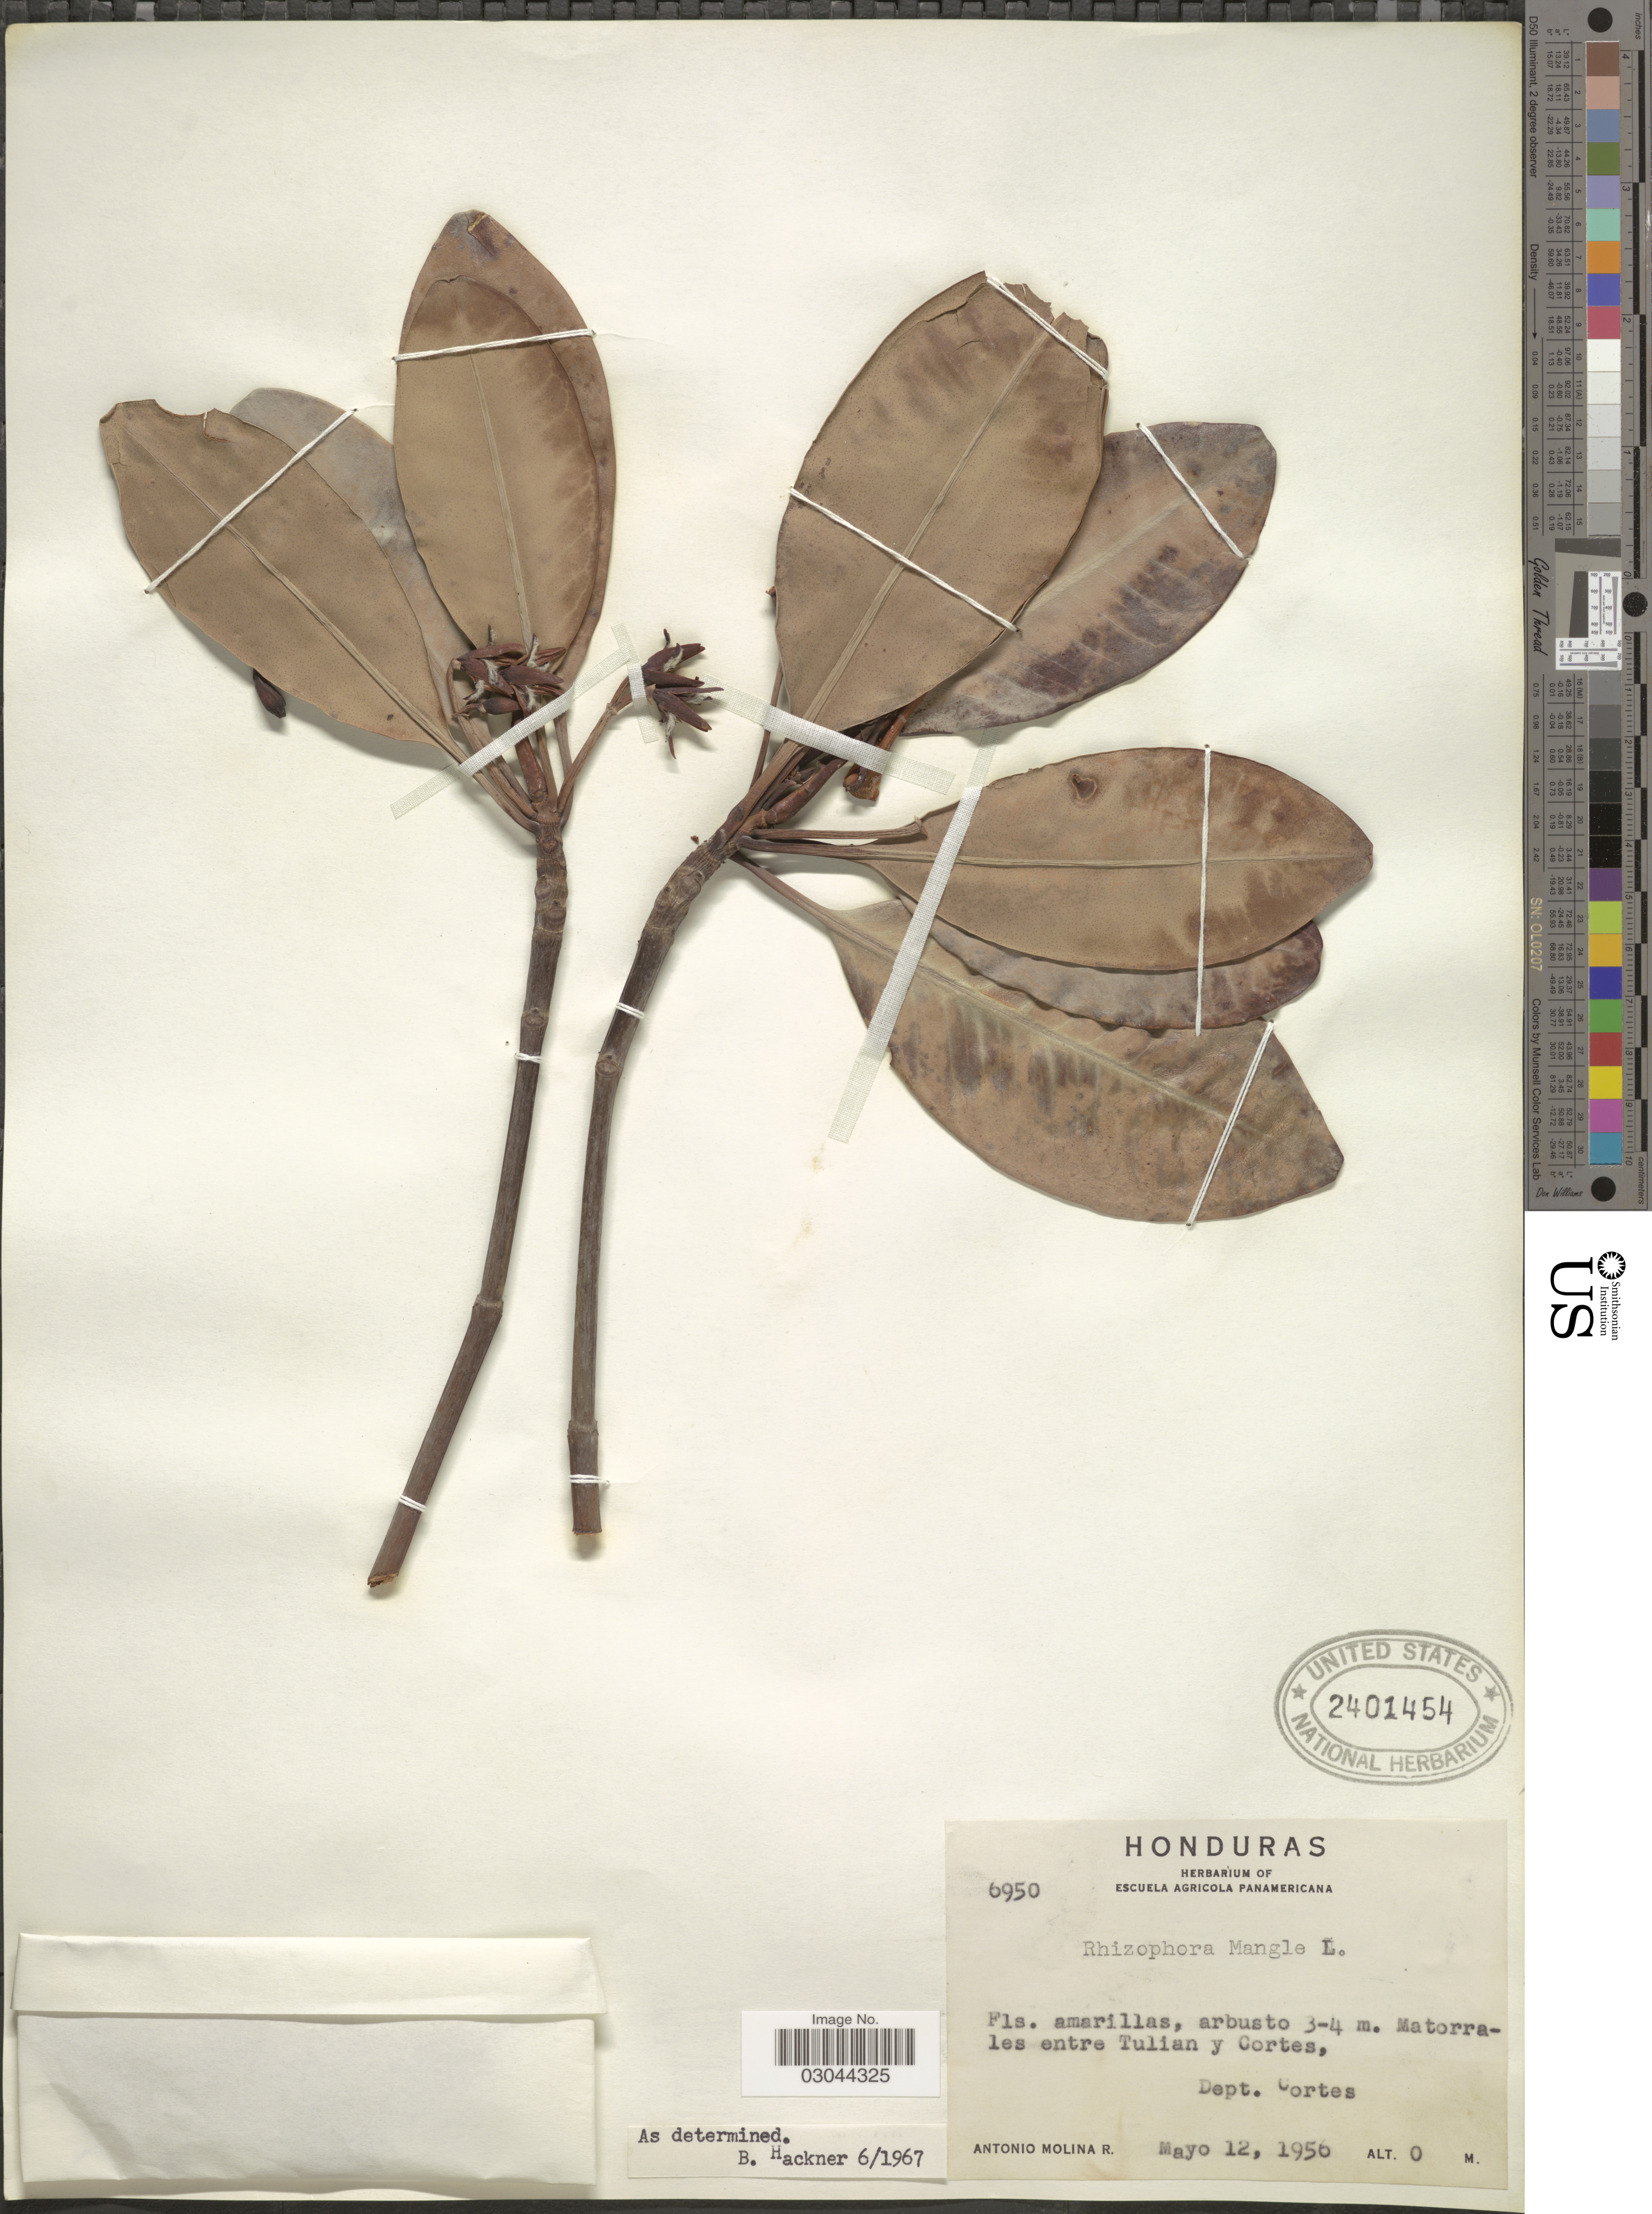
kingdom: Plantae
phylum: Tracheophyta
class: Magnoliopsida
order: Malpighiales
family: Rhizophoraceae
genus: Rhizophora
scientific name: Rhizophora mangle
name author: L.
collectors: A. Molina R.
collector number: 6950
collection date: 1956-05-12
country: Honduras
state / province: Cortés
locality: Matorrales entre Tulian y Cortes, Dept. Cortes.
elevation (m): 0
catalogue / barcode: US 2401454